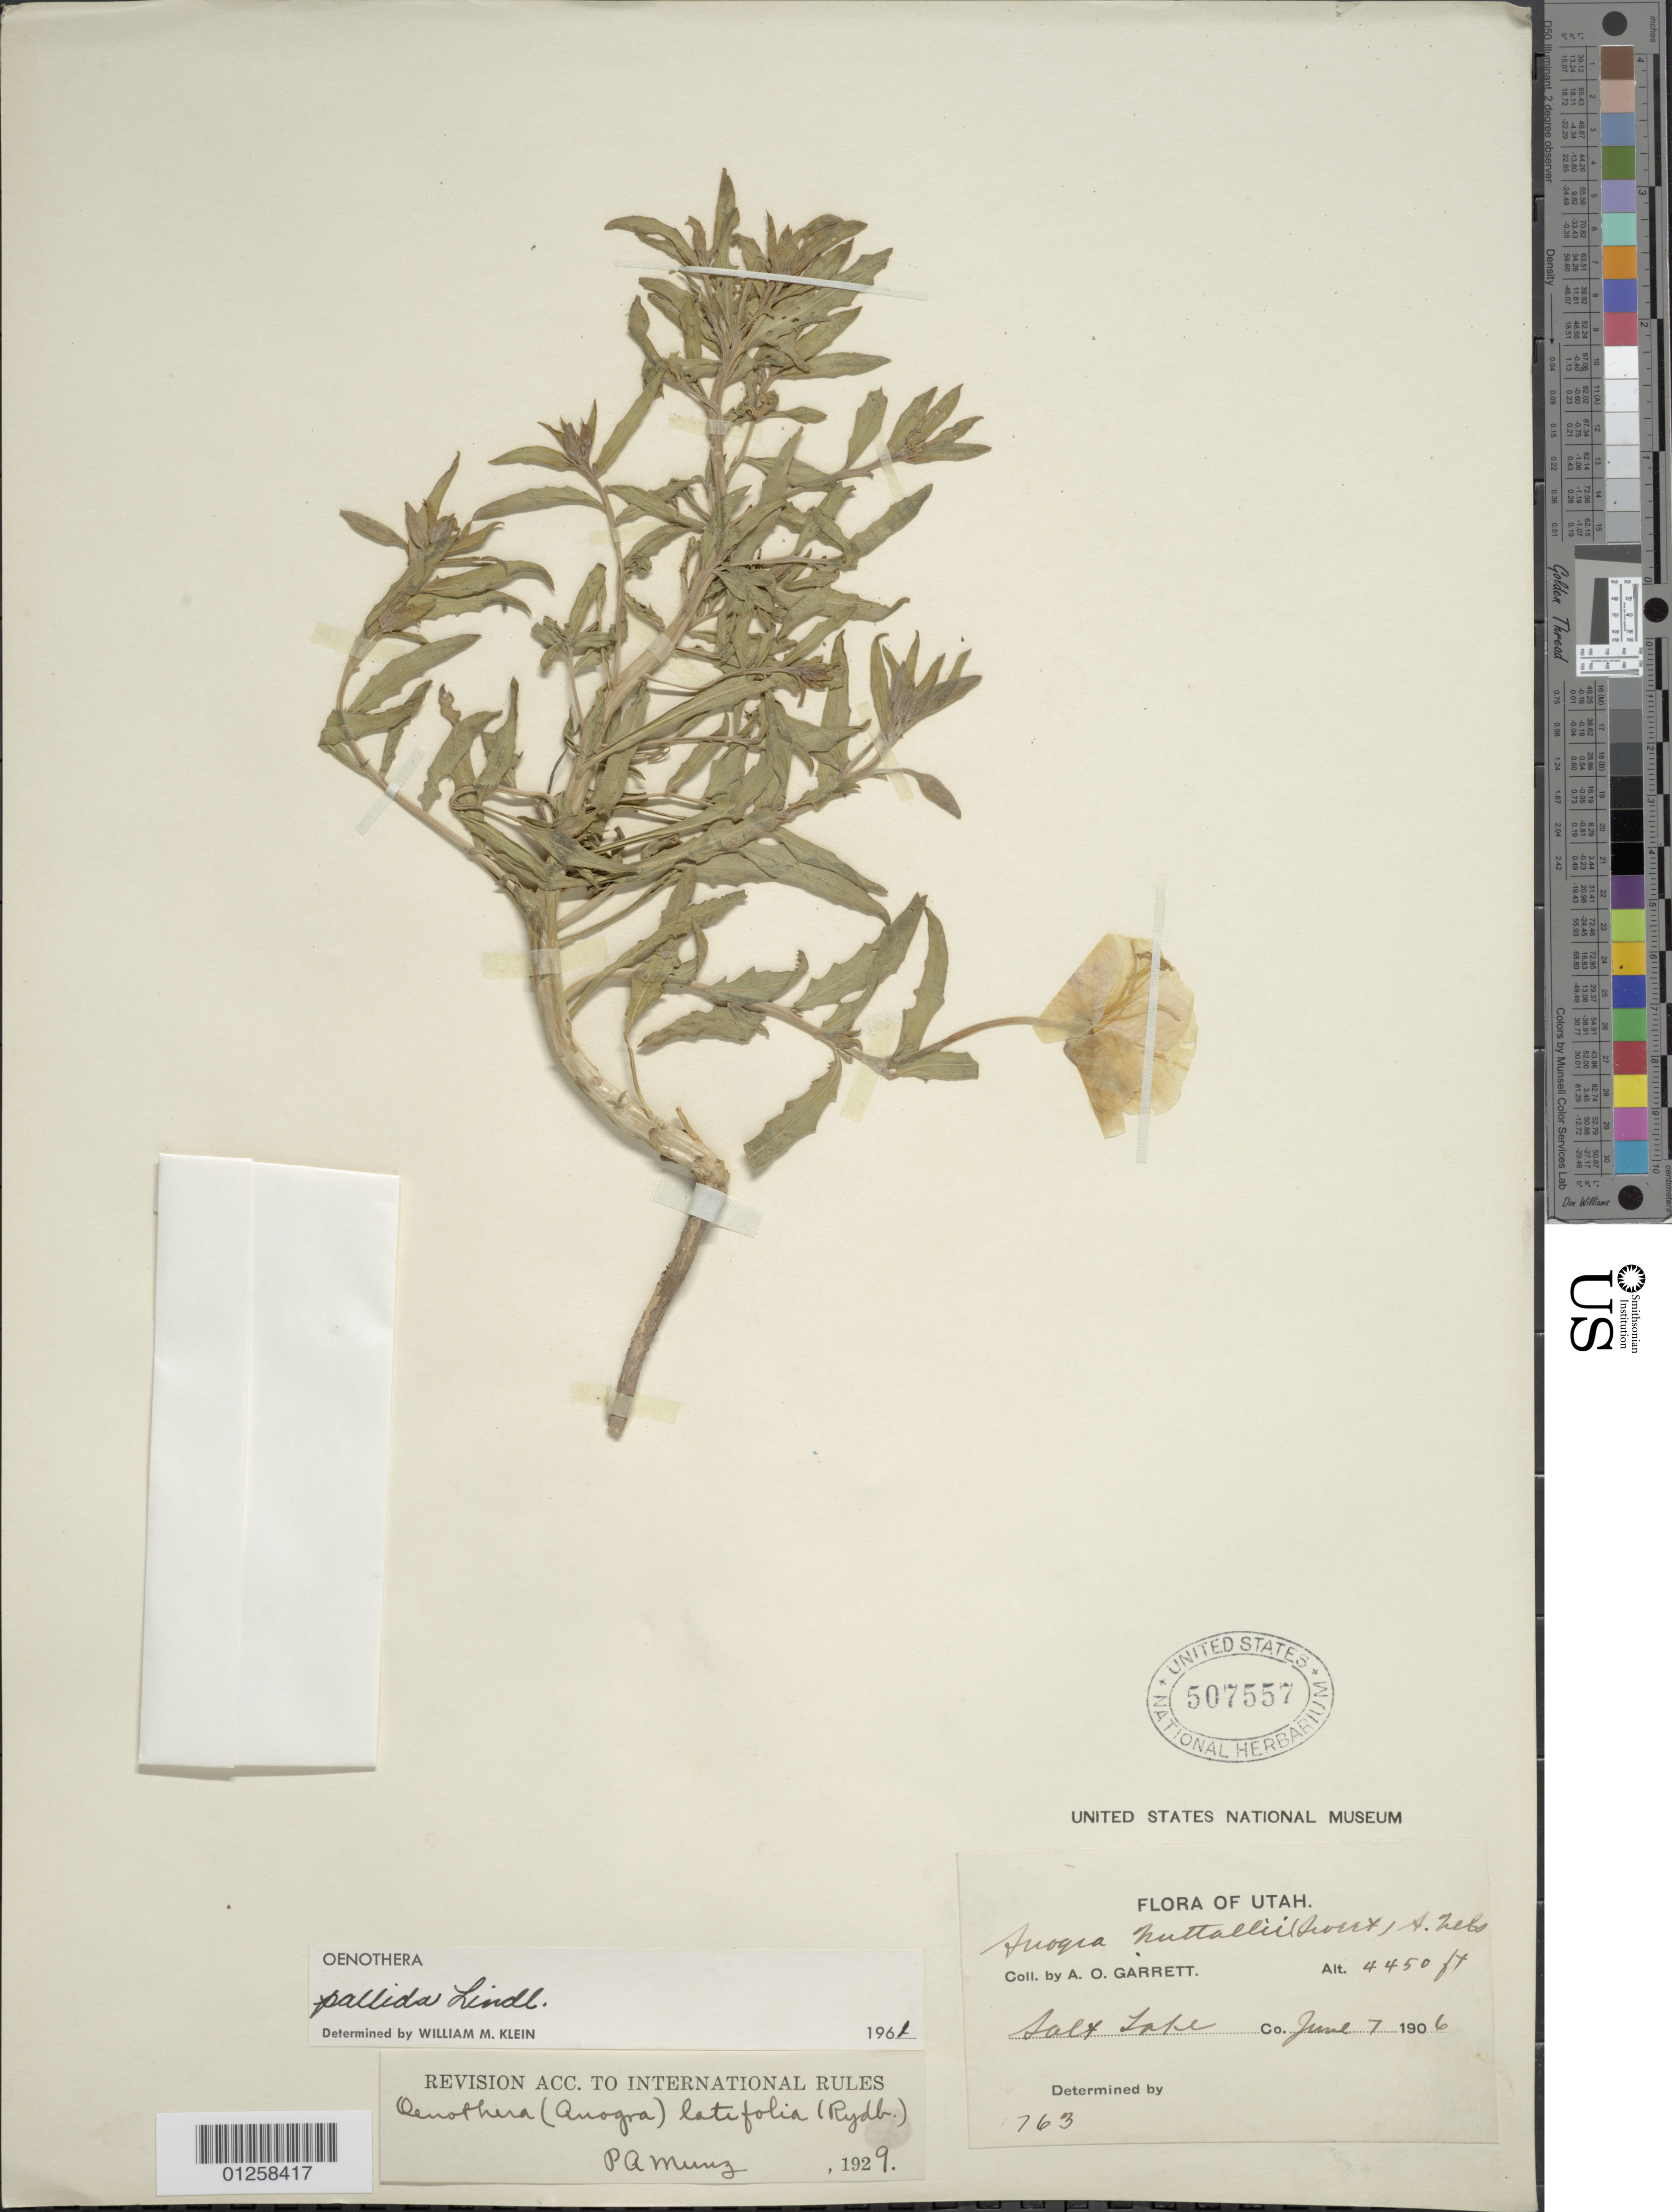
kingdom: Plantae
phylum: Tracheophyta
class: Magnoliopsida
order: Myrtales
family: Onagraceae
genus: Oenothera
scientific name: Oenothera pallida subsp. pallida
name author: Lindl.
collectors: A. O. Garrett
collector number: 763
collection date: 1906-06-07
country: United States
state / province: Utah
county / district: Salt Lake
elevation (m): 1356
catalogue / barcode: US 507557